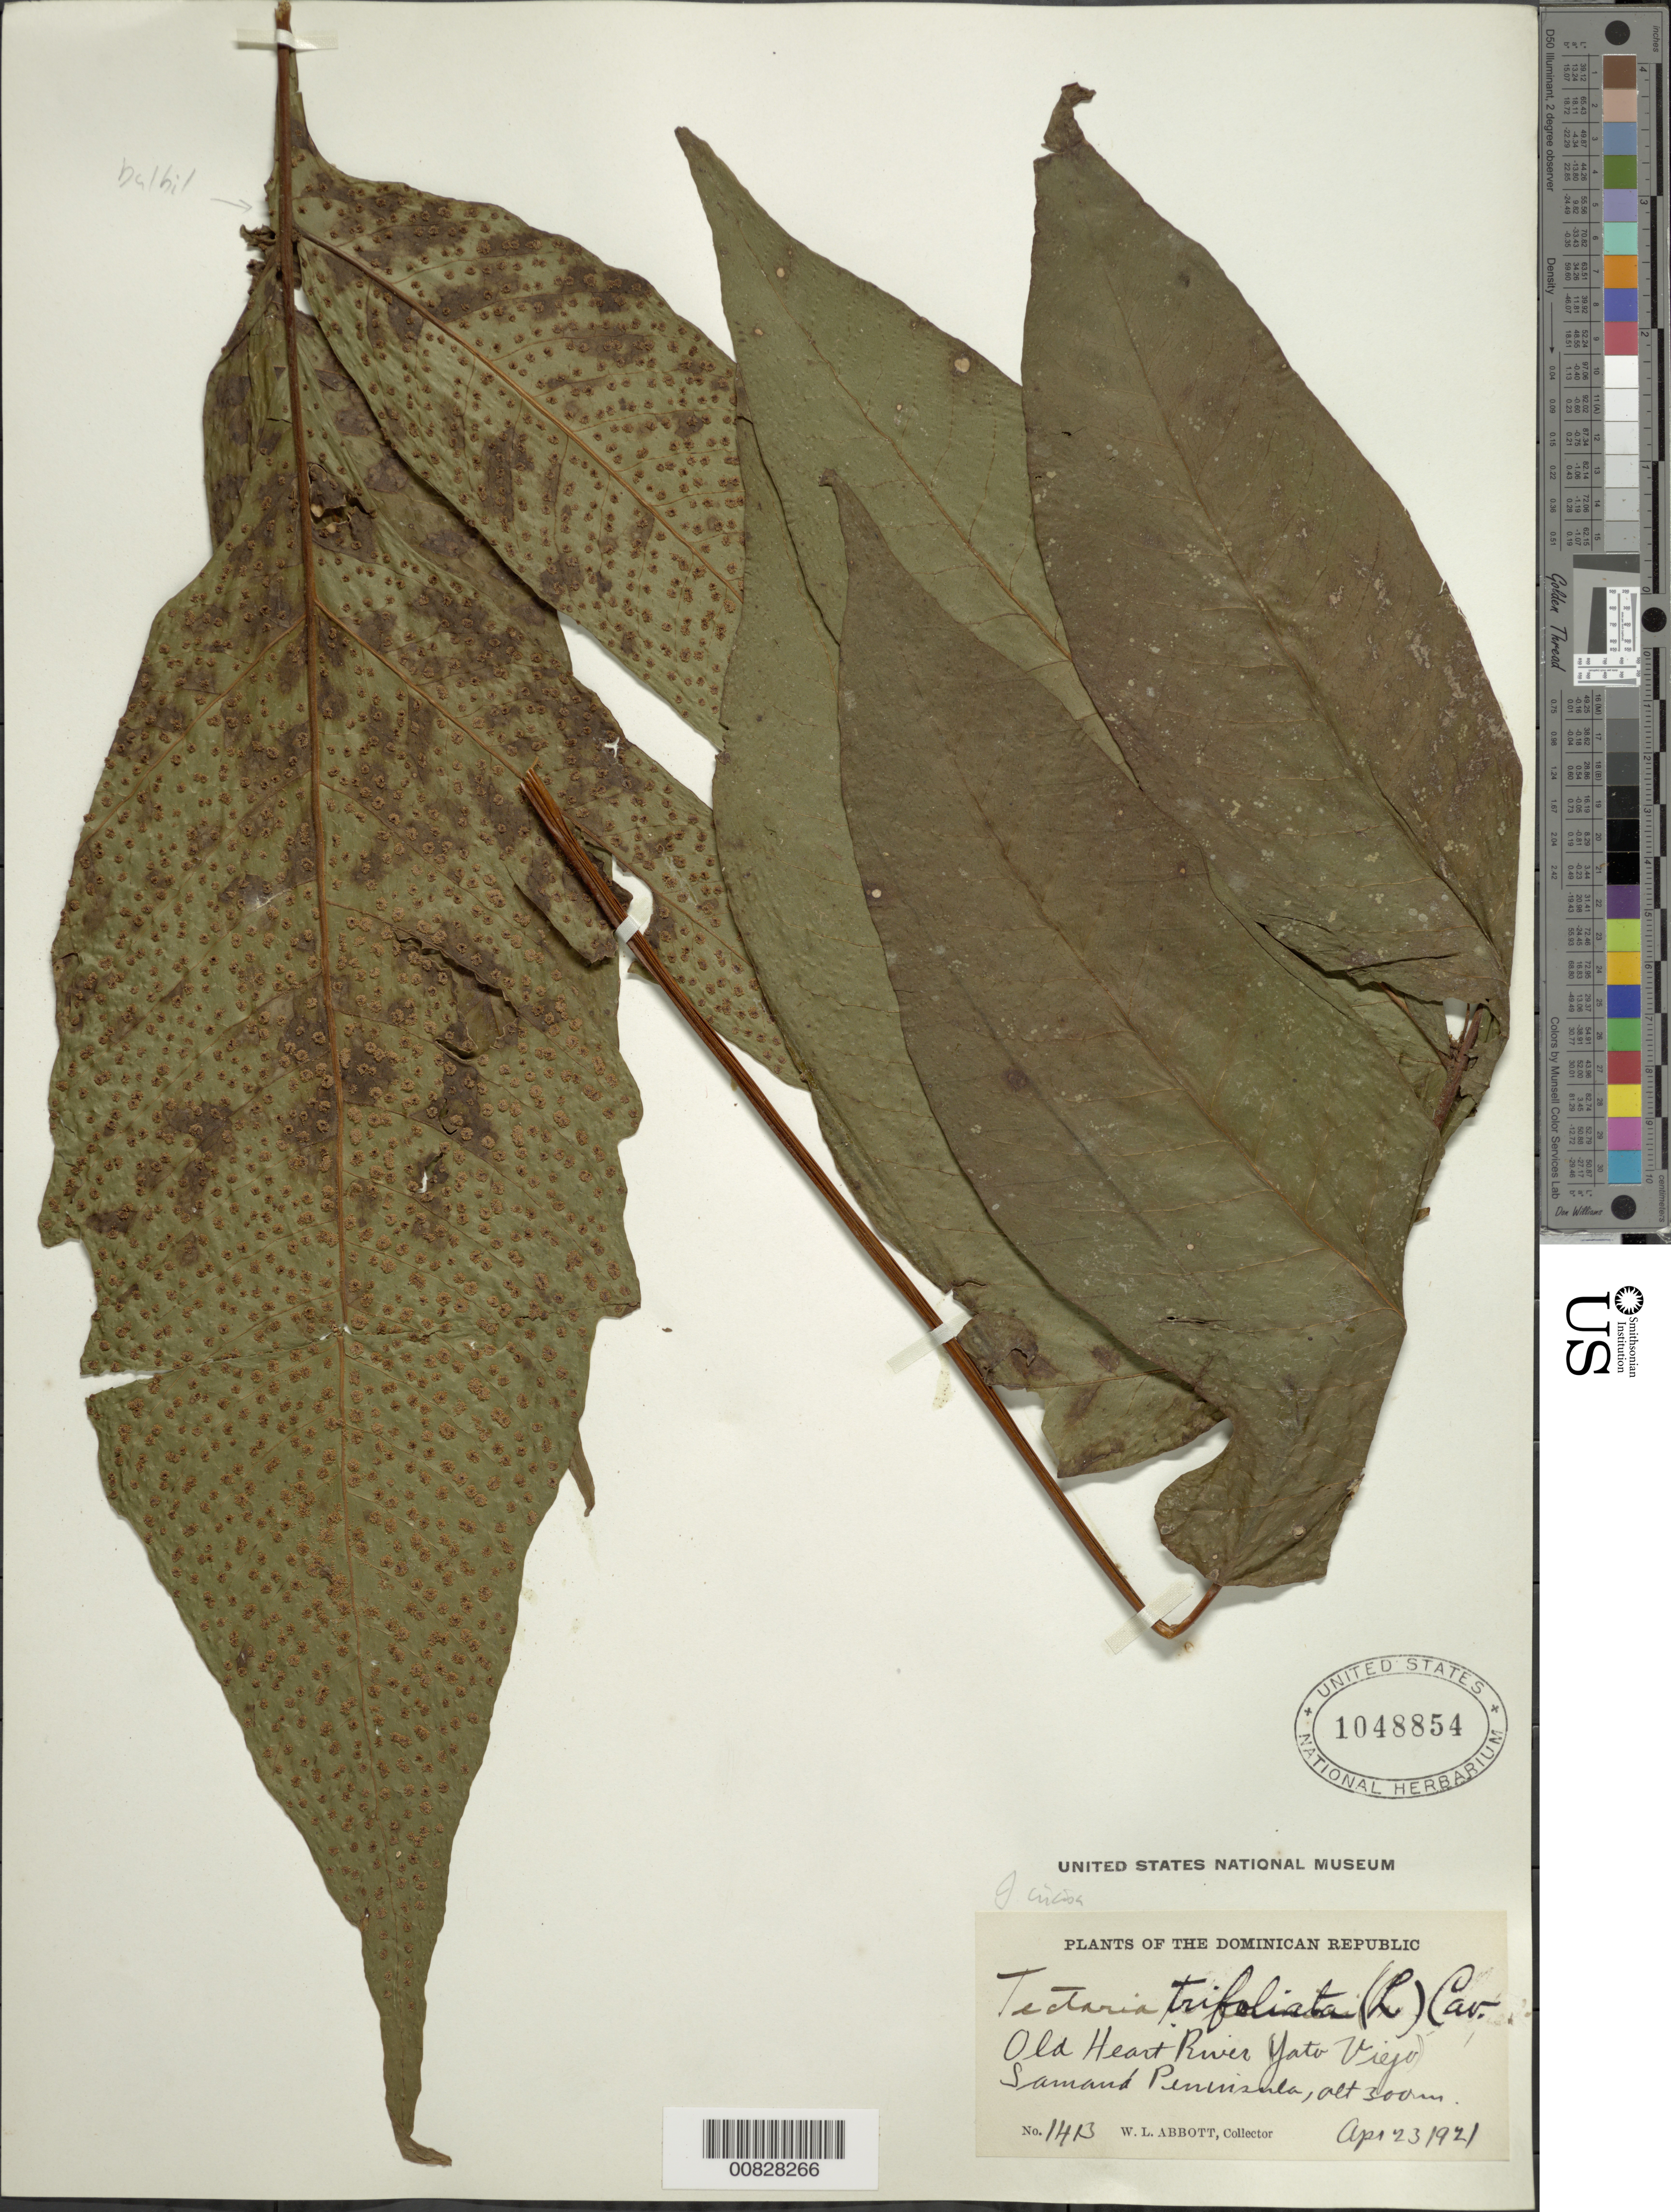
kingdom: Plantae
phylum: Tracheophyta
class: Polypodiopsida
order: Polypodiales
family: Tectariaceae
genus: Tectaria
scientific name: Tectaria incisa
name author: Cav.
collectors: W. L. Abbott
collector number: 1413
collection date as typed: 23 Apr 1921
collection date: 1921-04-23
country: Dominican Republic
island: Hispaniola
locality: Old Heart River (Jato Viejo), Samaná Peninsula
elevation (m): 300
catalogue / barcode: US 1048854